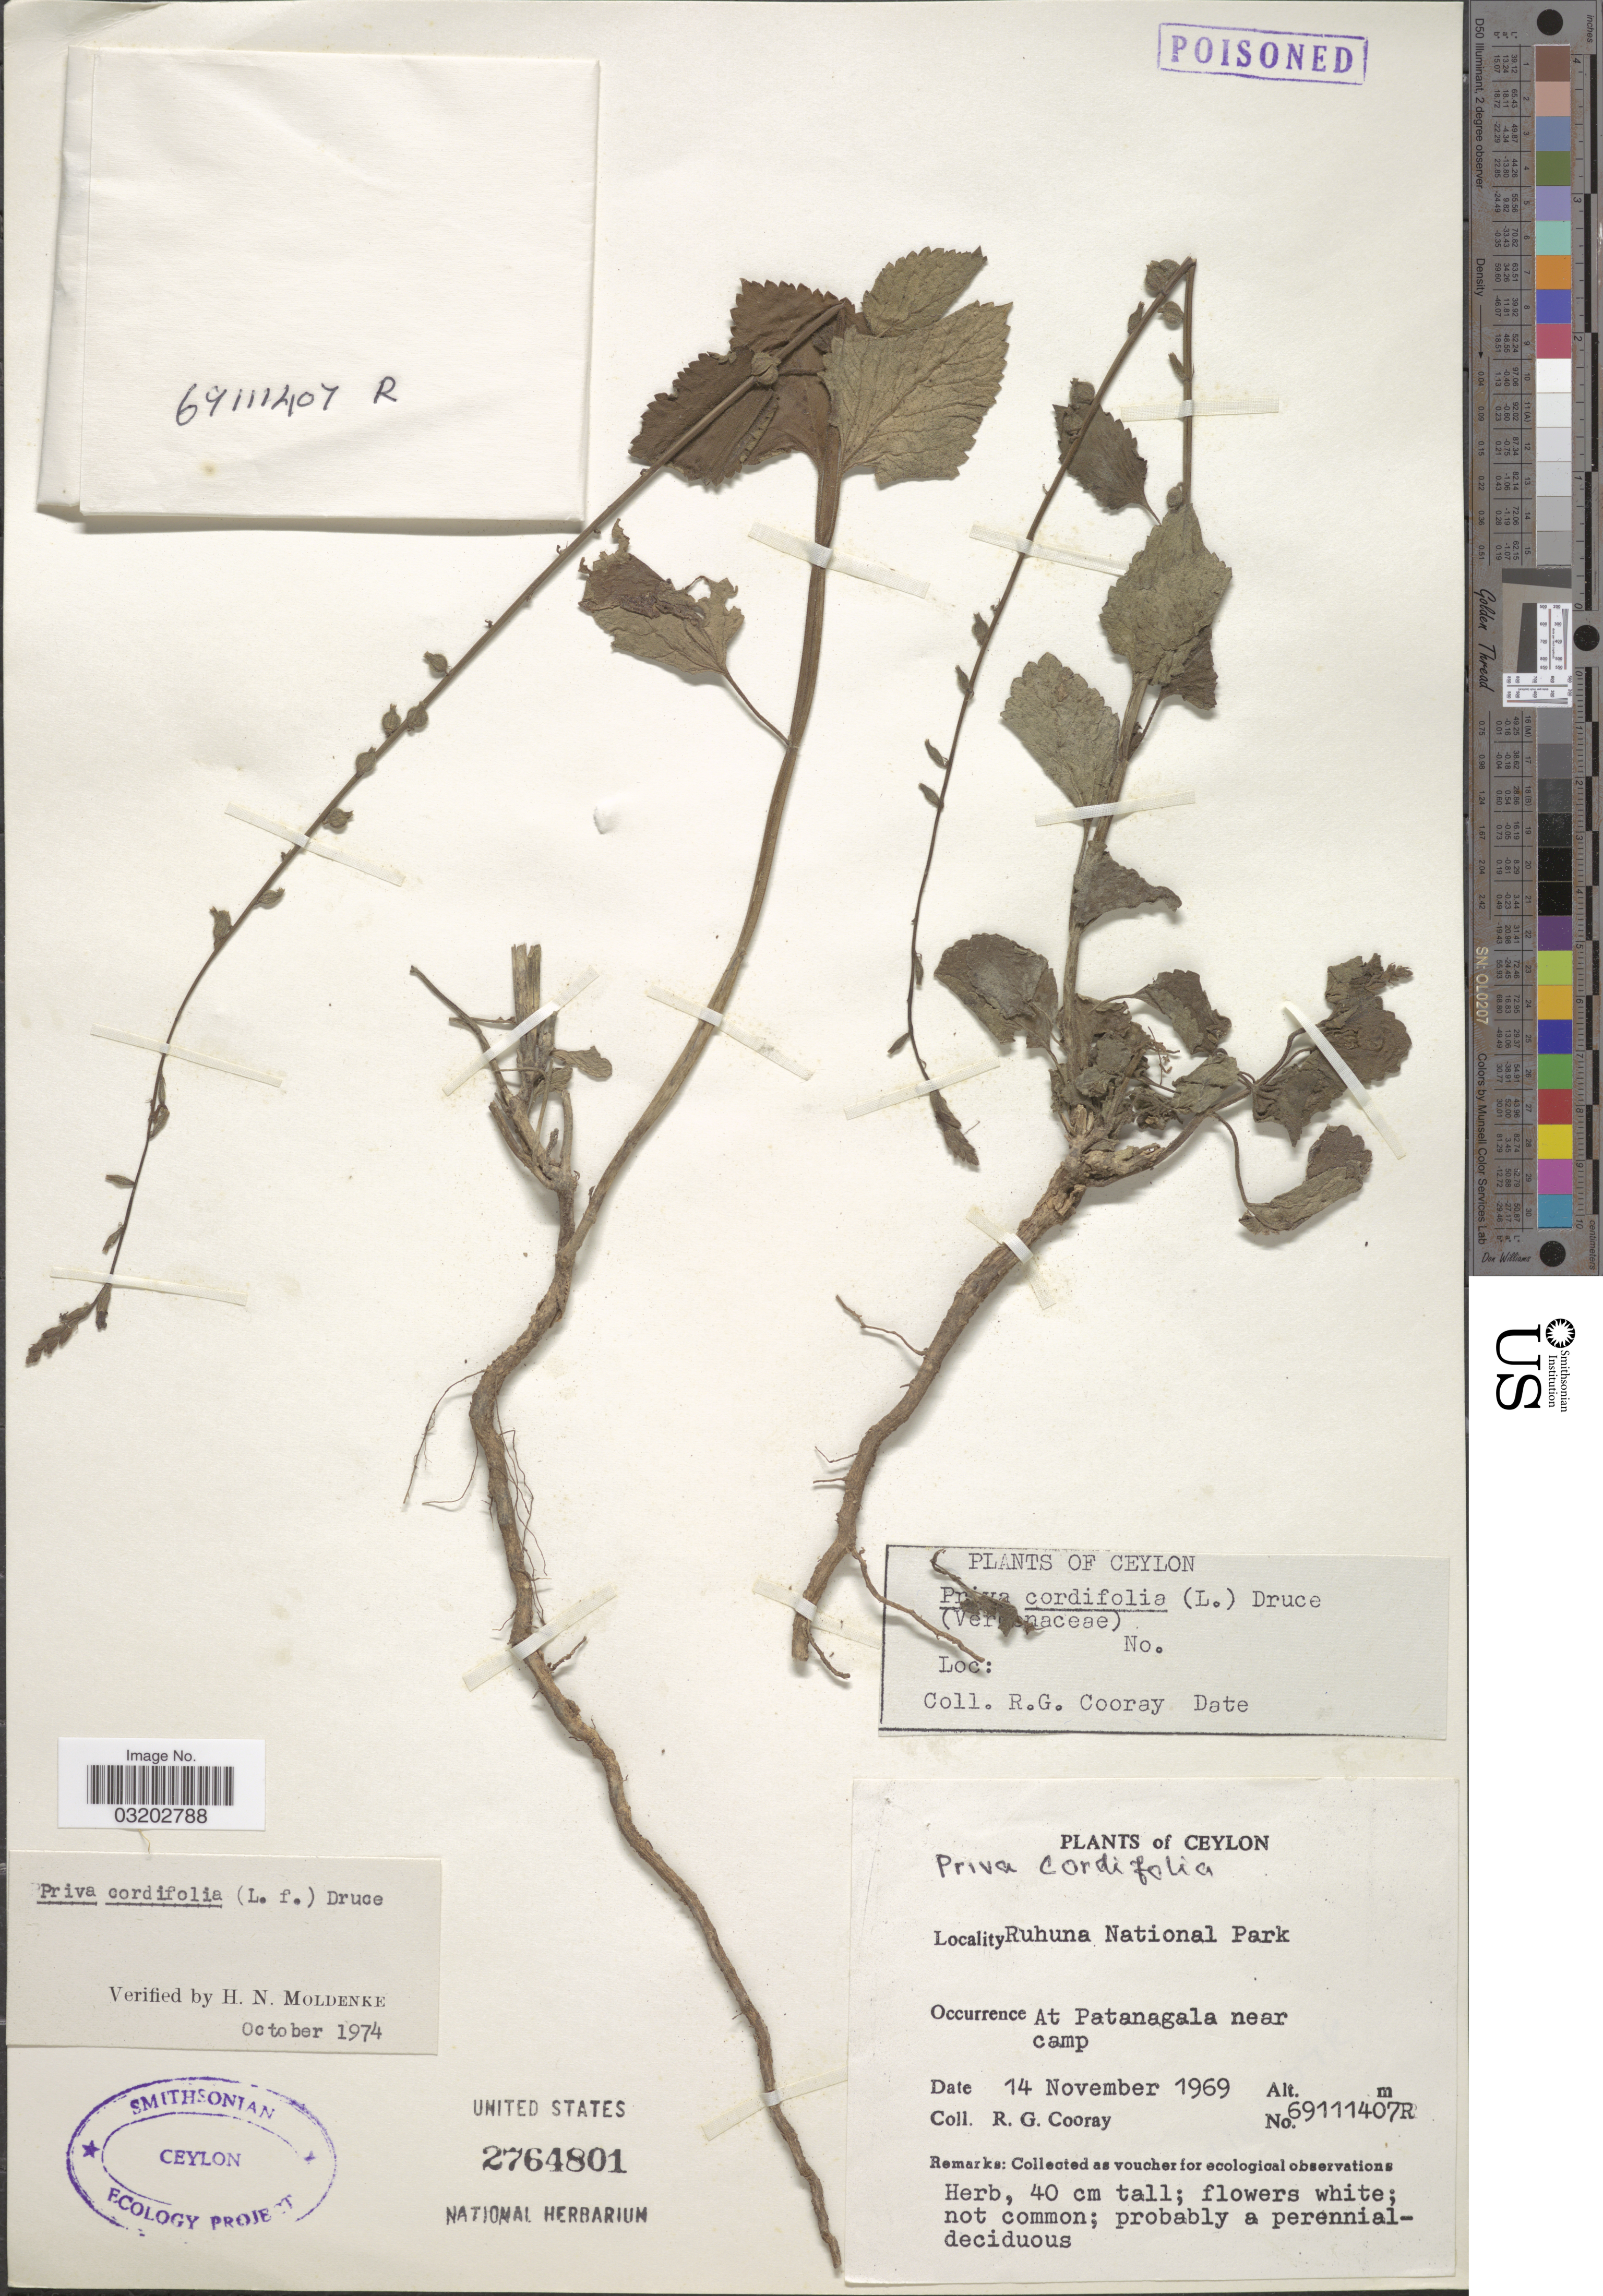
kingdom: Plantae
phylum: Tracheophyta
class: Magnoliopsida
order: Lamiales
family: Verbenaceae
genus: Priva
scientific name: Priva cordifolia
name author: (L. f.) Druce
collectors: R. Cooray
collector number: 69111407R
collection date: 1969-11-14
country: Sri Lanka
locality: Ceylon. Ruhuna National Park. At Patanagala near camp.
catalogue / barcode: US 2764801